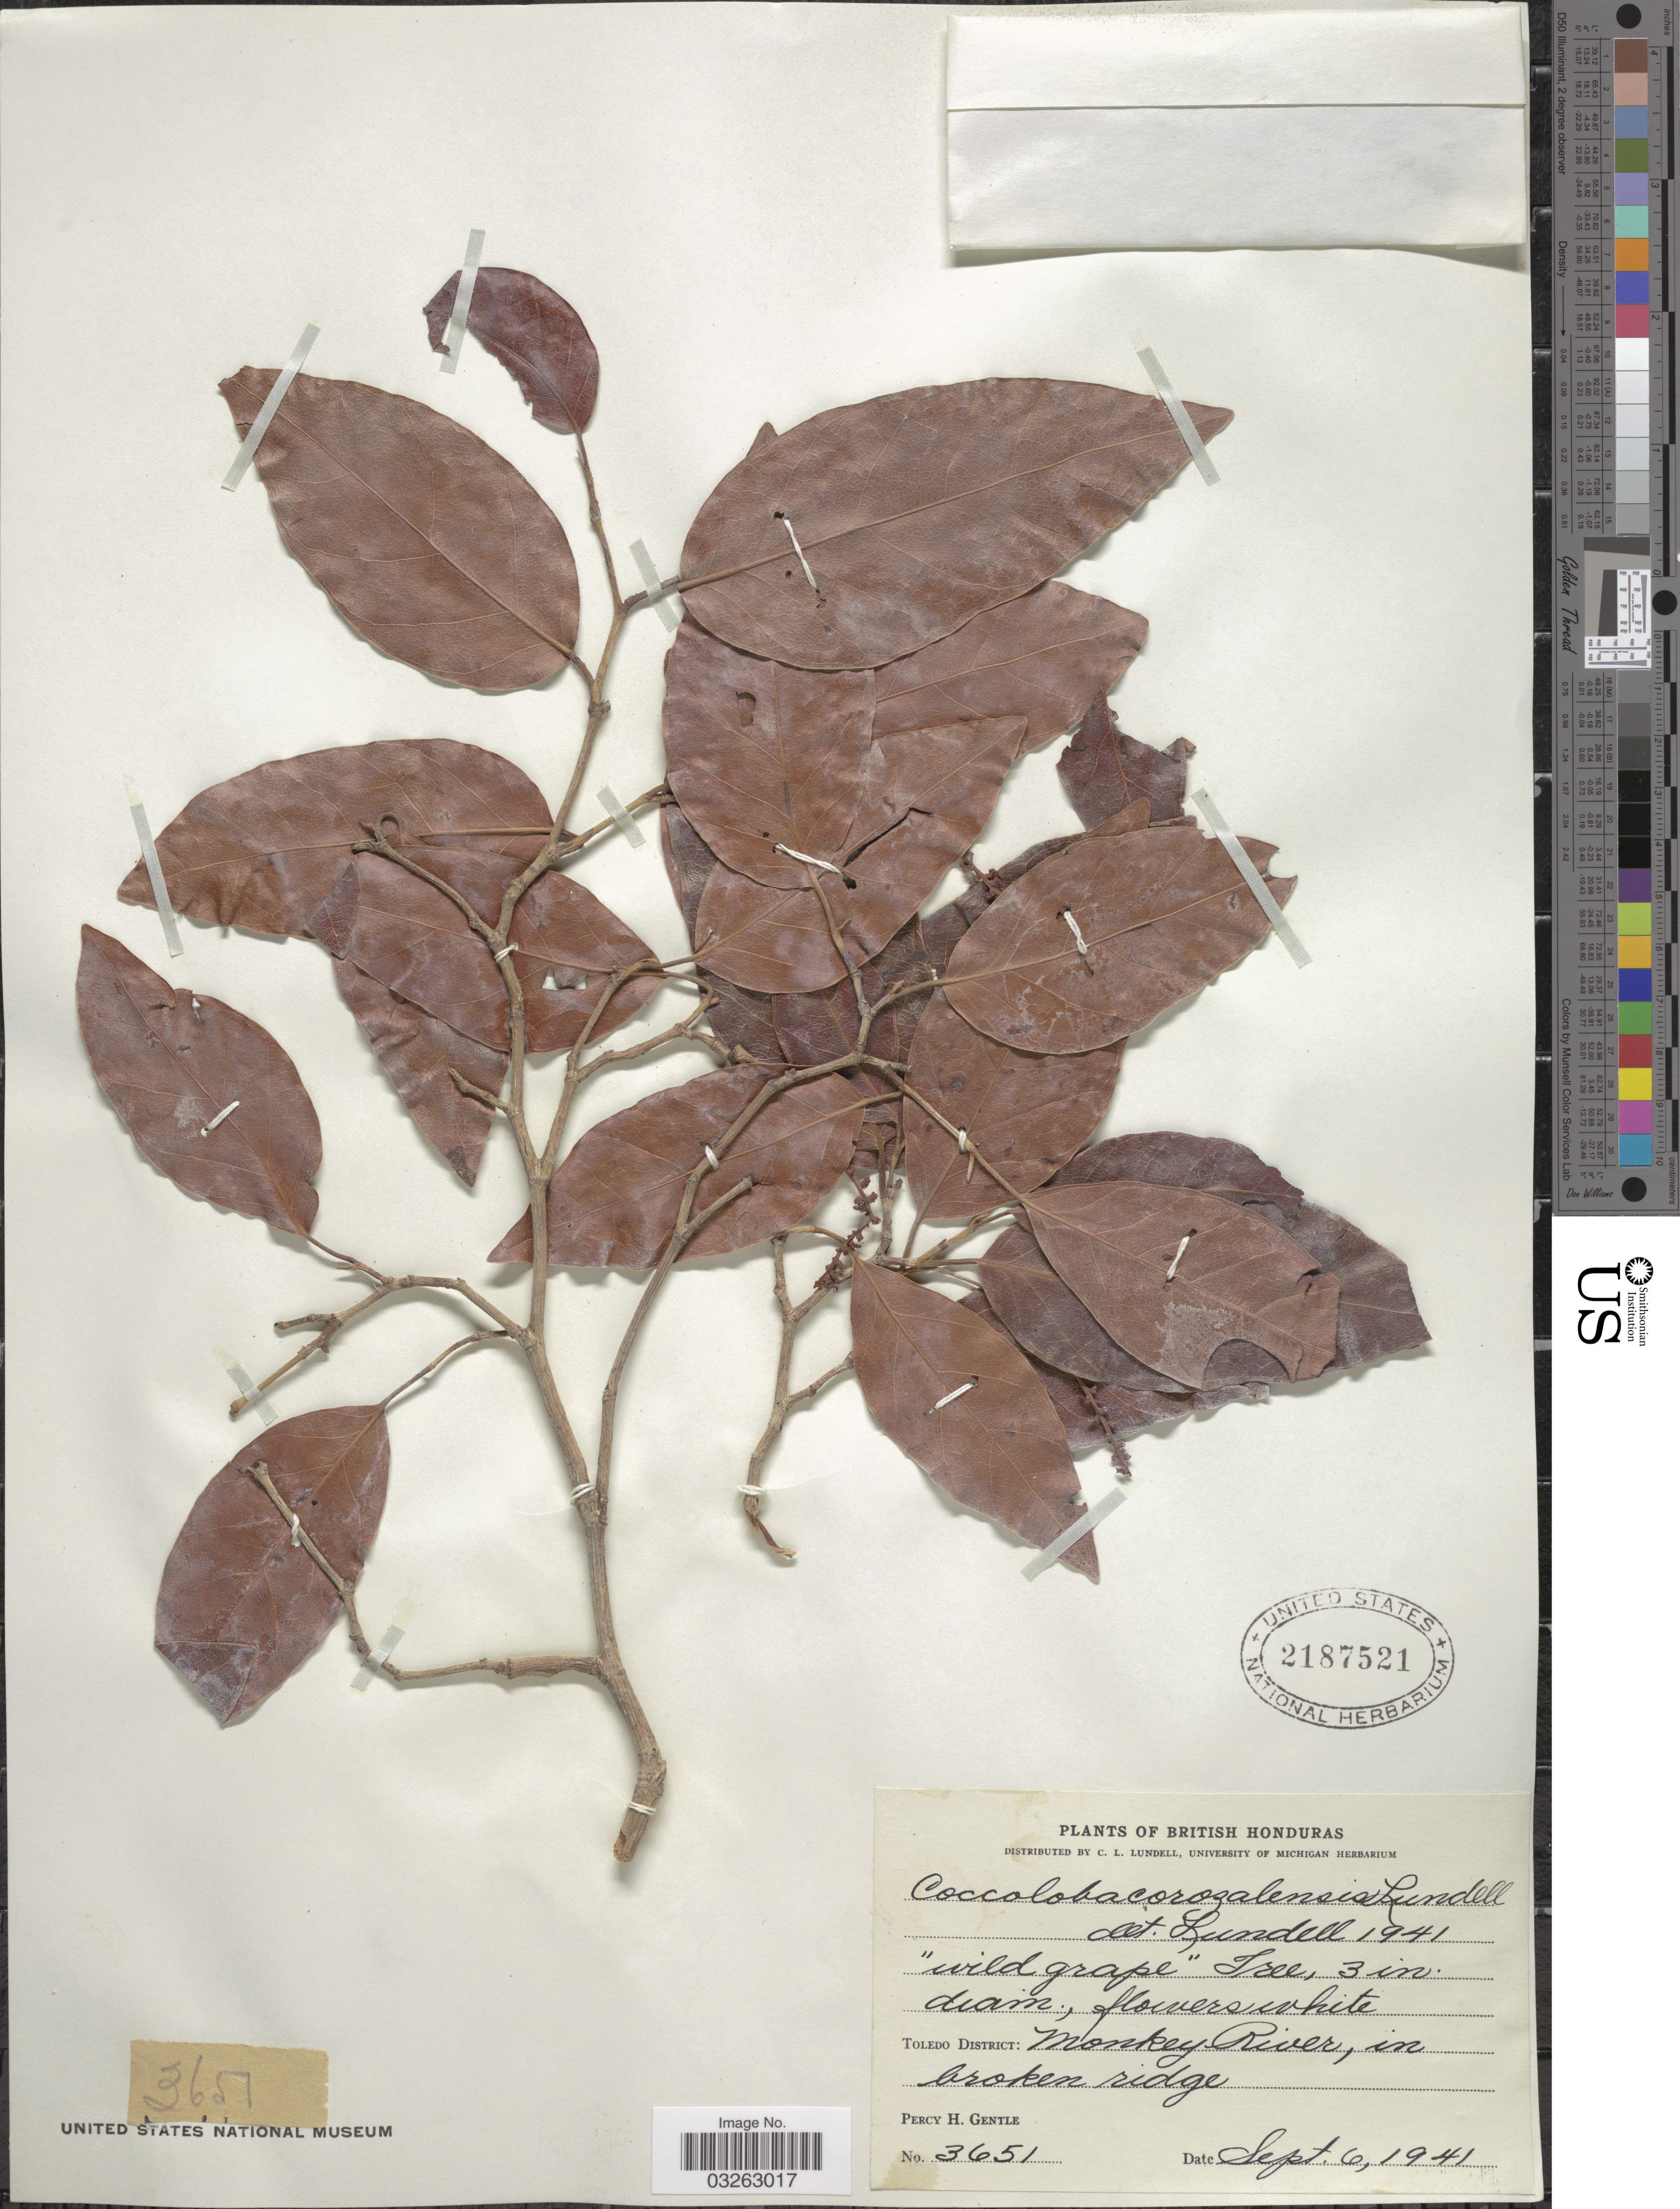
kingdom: Plantae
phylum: Tracheophyta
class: Magnoliopsida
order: Caryophyllales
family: Polygonaceae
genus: Coccoloba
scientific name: Coccoloba swartzii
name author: Meisn.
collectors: P. H. Gentle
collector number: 3651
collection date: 1941-09-06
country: Belize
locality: British Honduras, Toledo District: Monkey River.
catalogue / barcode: US 2187521